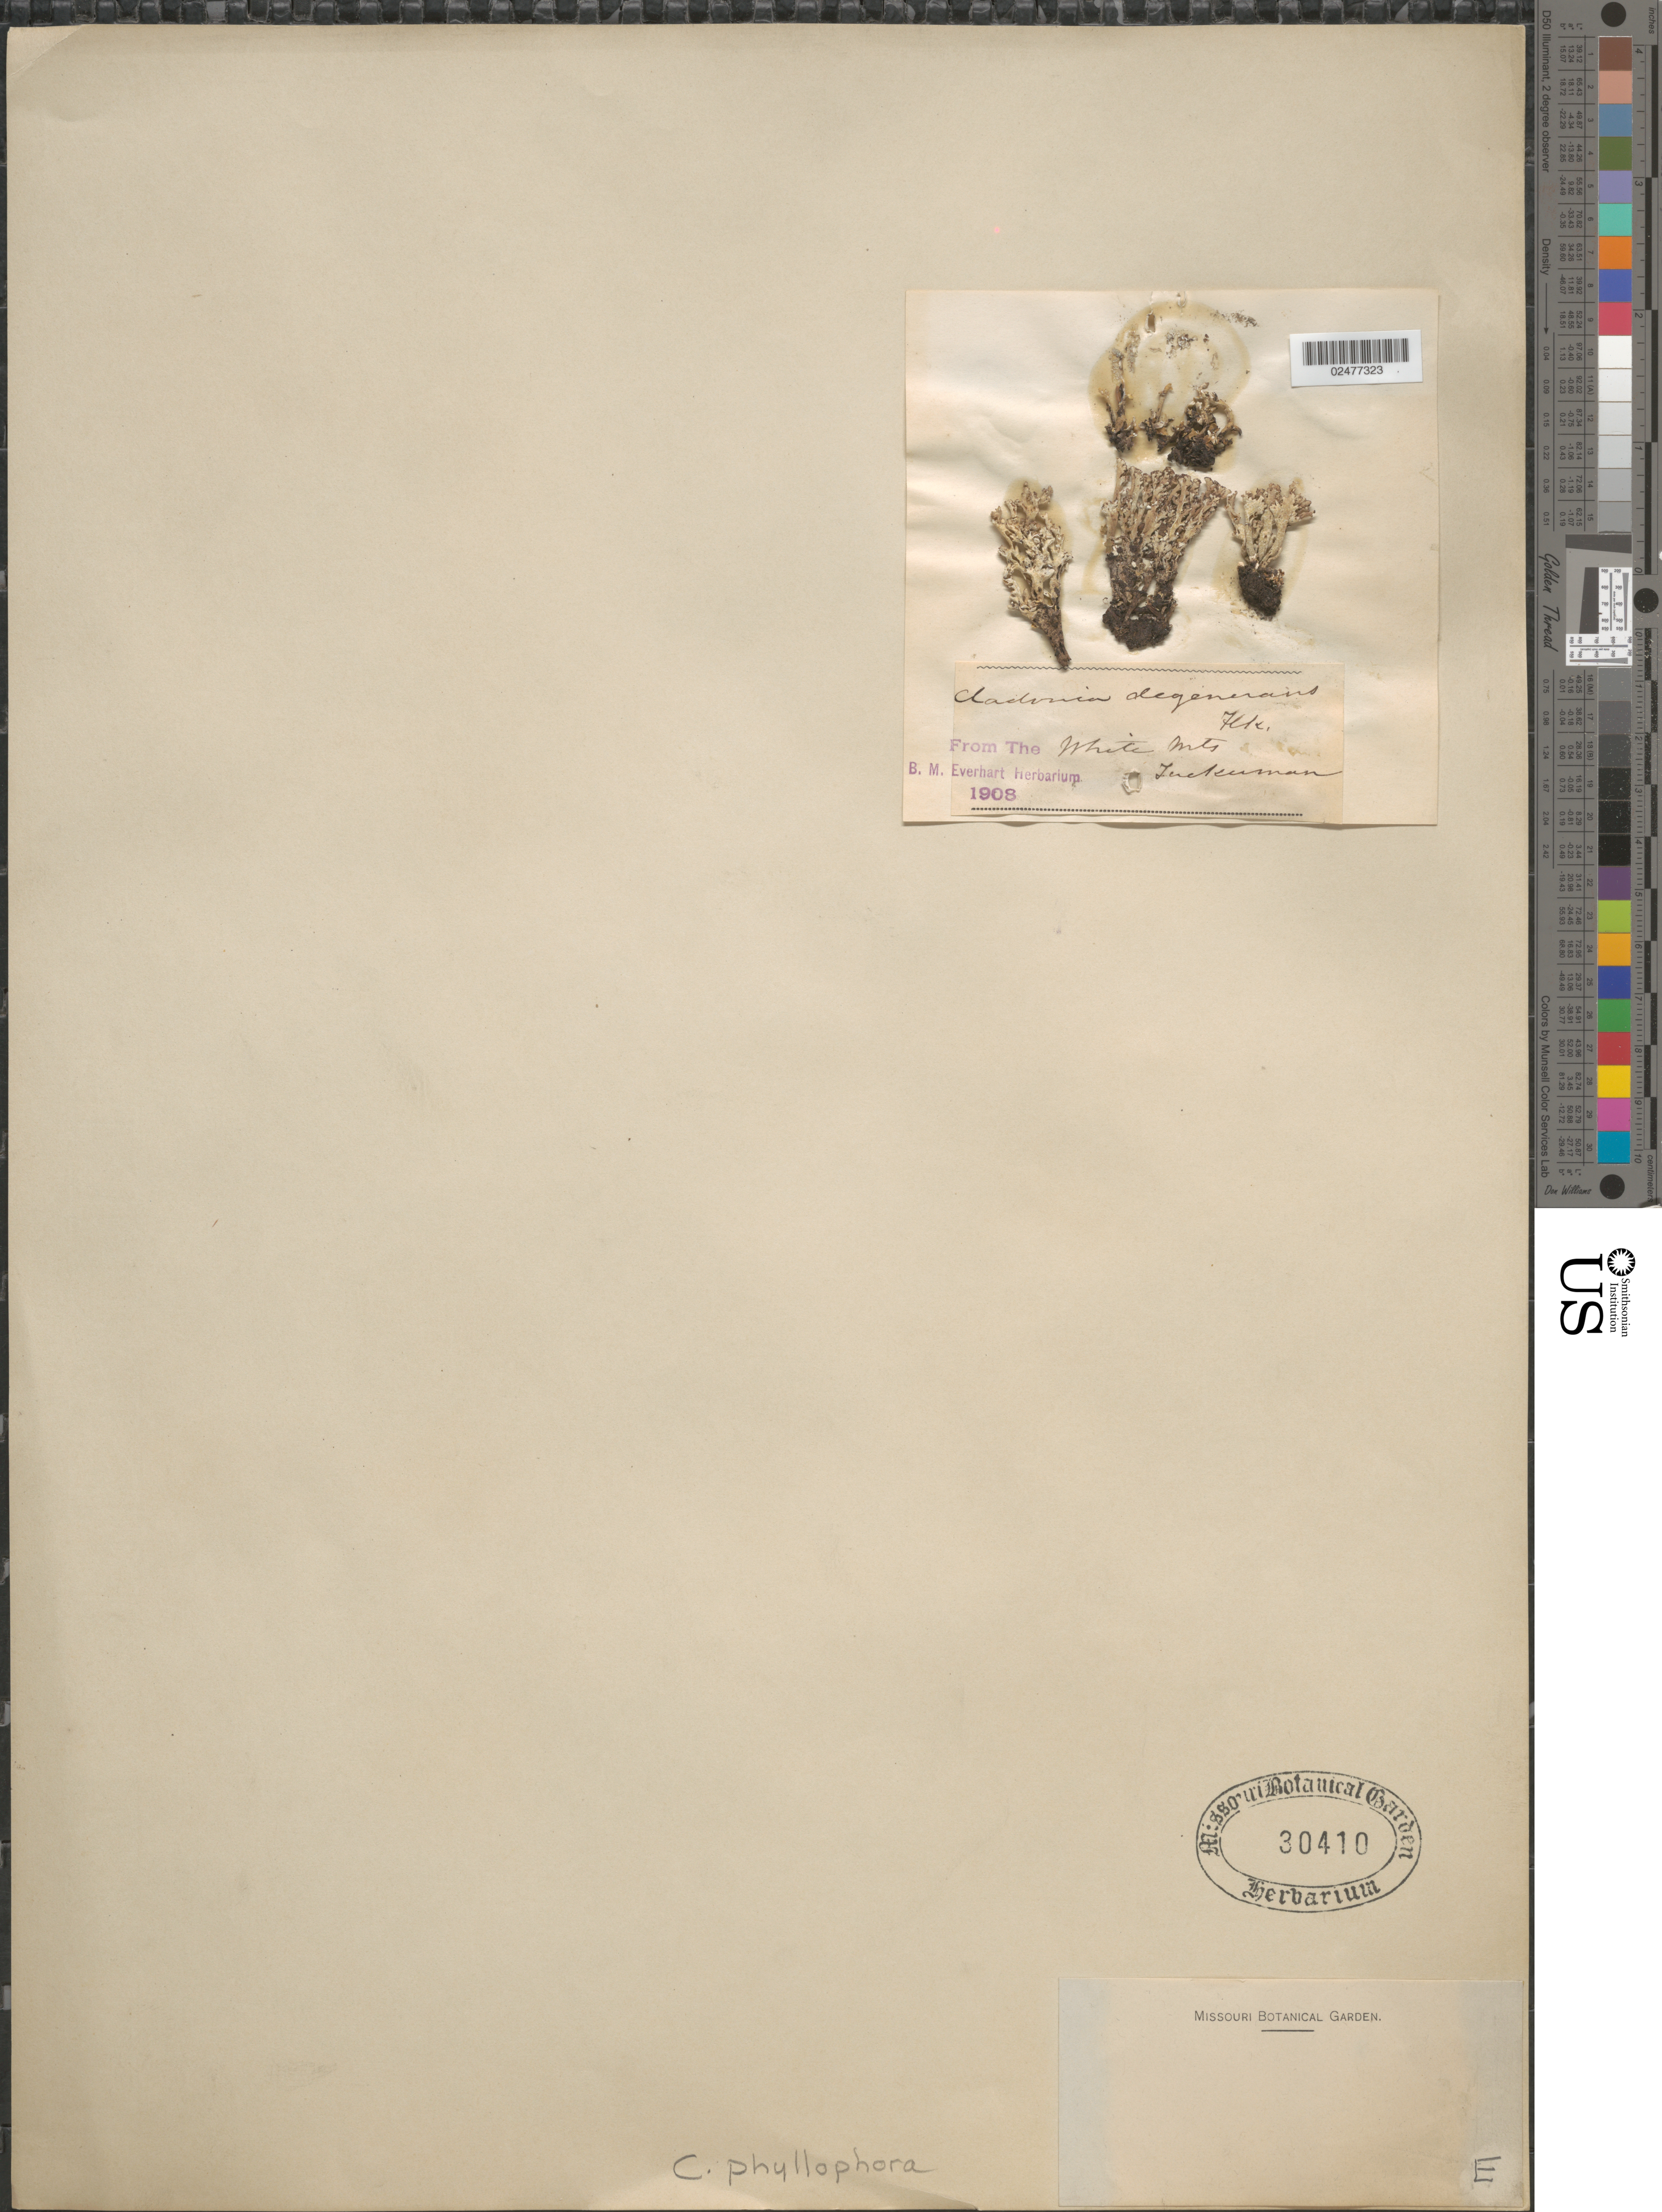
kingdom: Fungi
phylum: Ascomycota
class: Lecanoromycetes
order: Lecanorales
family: Cladoniaceae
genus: Cladonia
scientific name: Cladonia phyllophora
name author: Ehrh. ex Hoffm.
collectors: -- Tuckerman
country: United States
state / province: New Hampshire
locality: White Mountains.